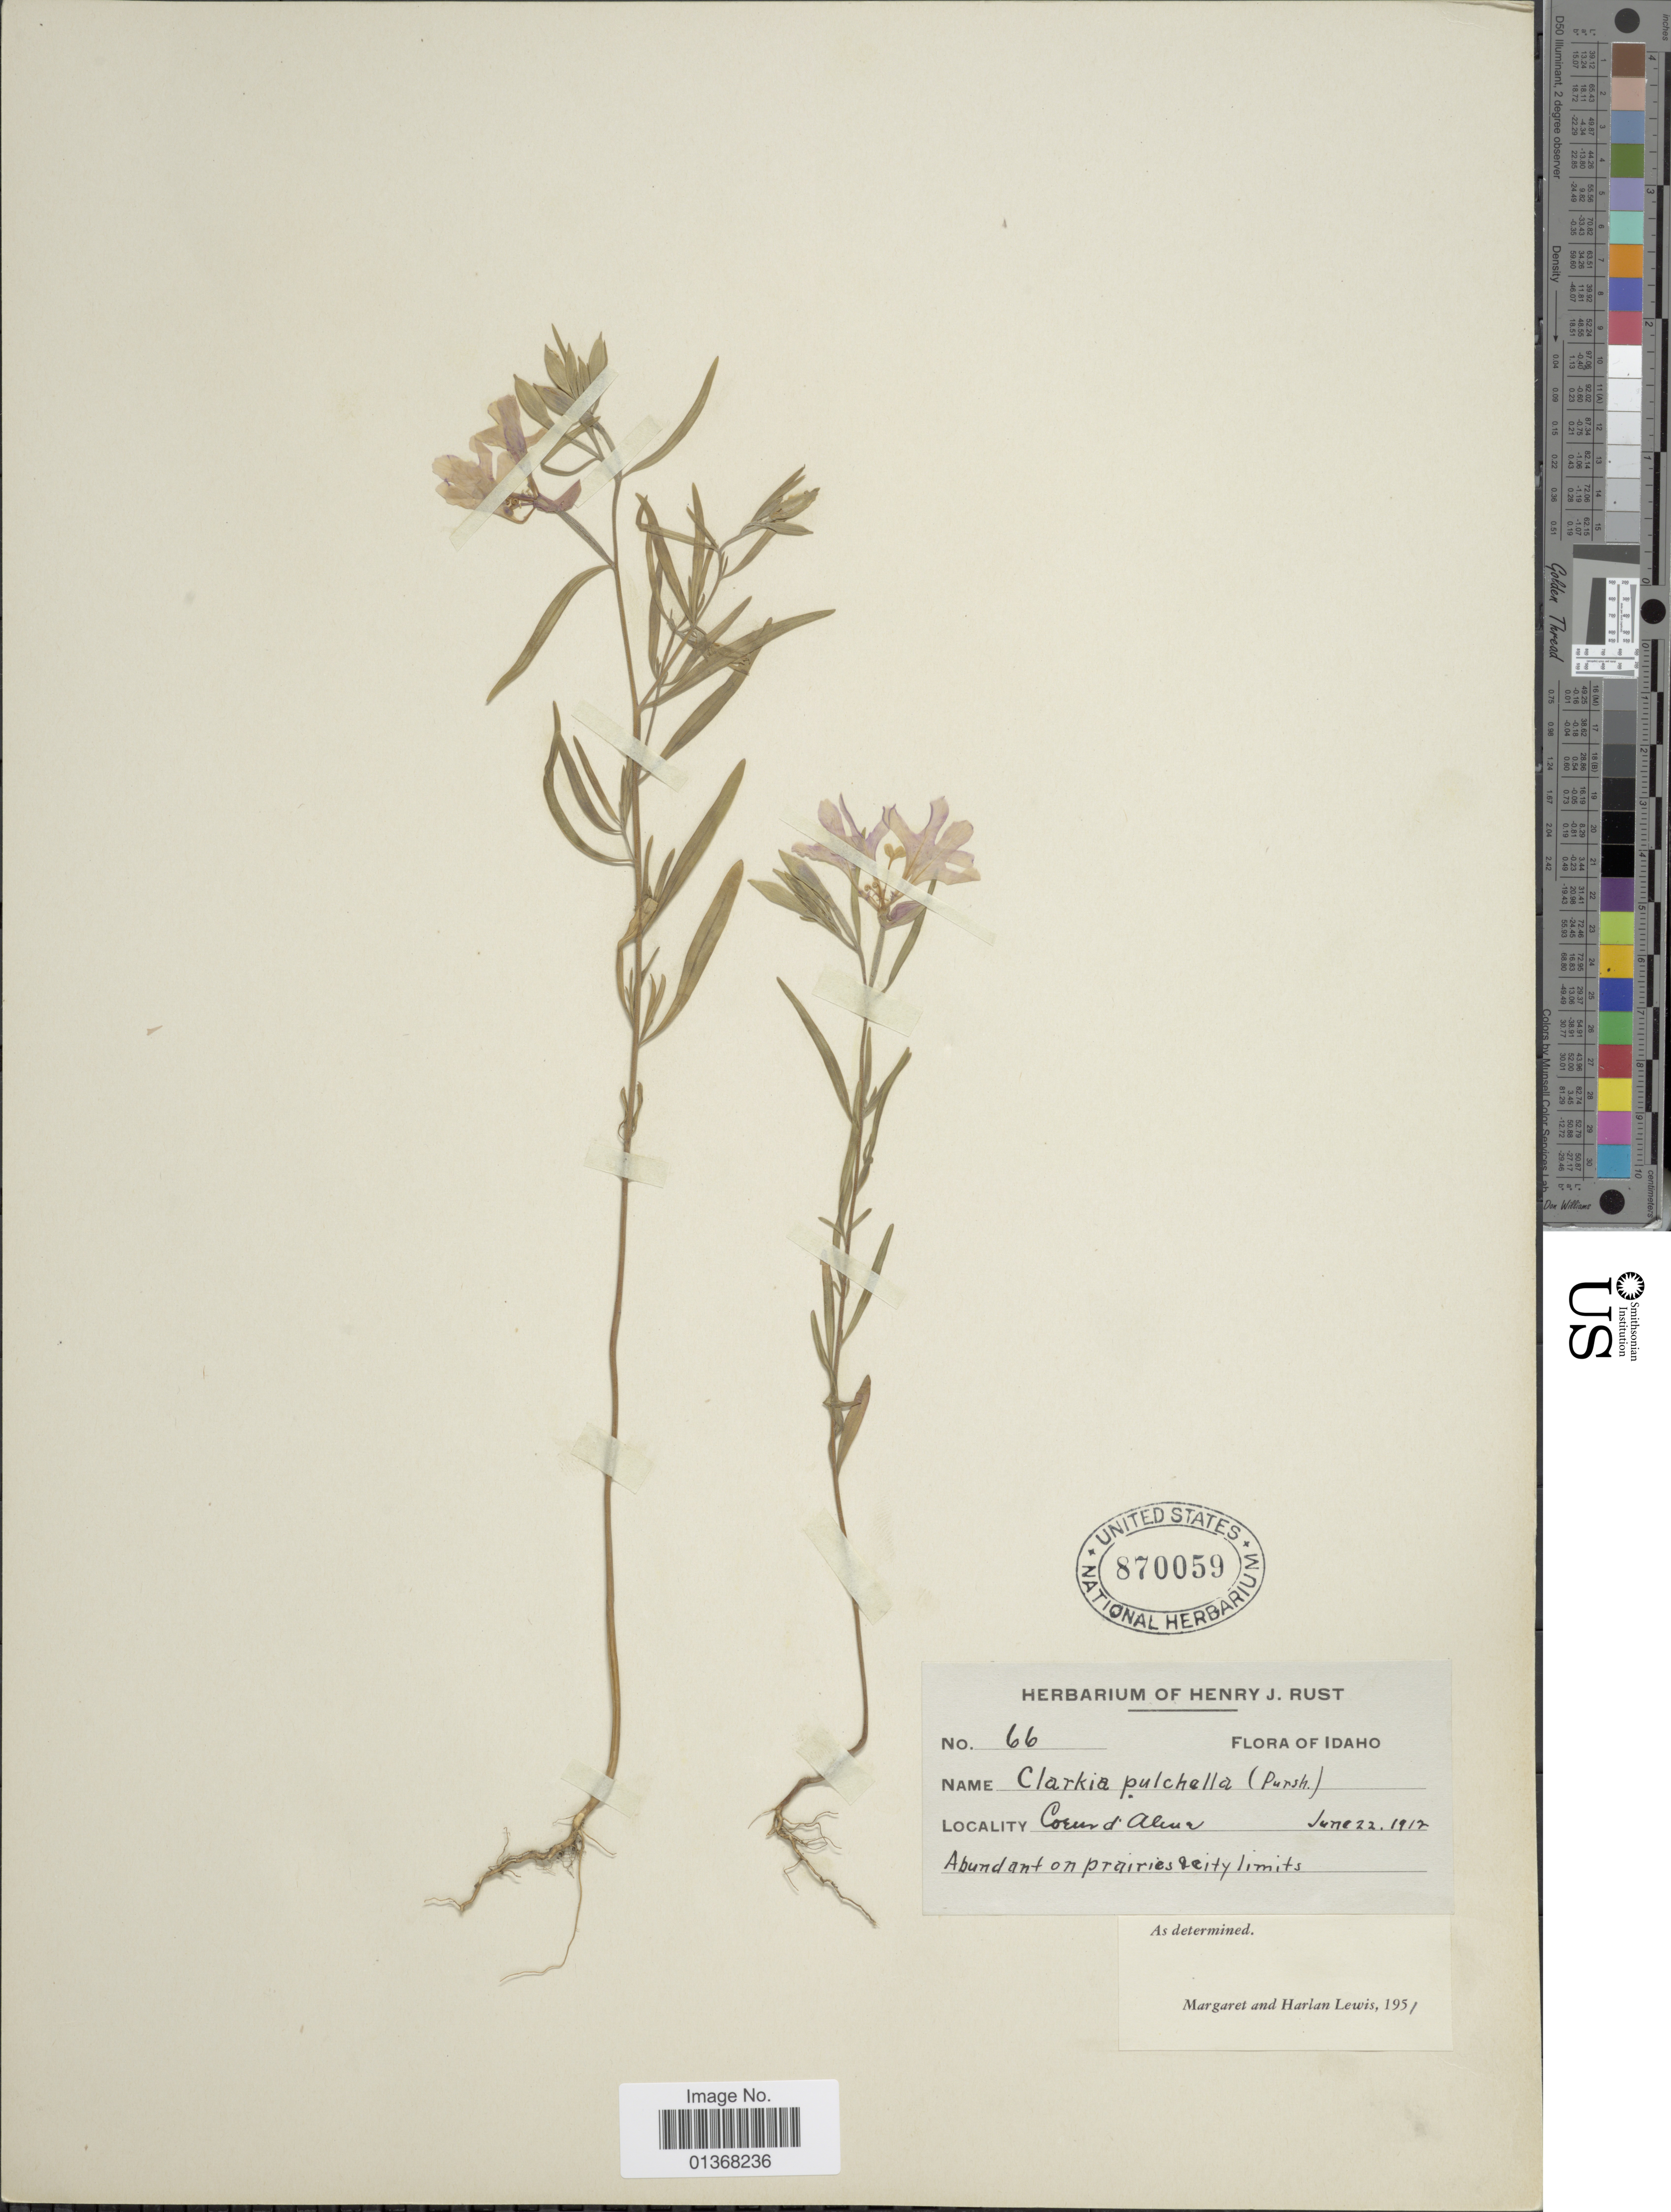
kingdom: Plantae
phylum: Tracheophyta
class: Magnoliopsida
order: Myrtales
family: Onagraceae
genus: Clarkia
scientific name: Clarkia pulchella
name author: Pursh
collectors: ex herb. Henry J. Rust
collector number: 66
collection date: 1912-06-22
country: United States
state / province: Idaho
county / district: Kootenai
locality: Coeur d' Alene.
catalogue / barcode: US 870059